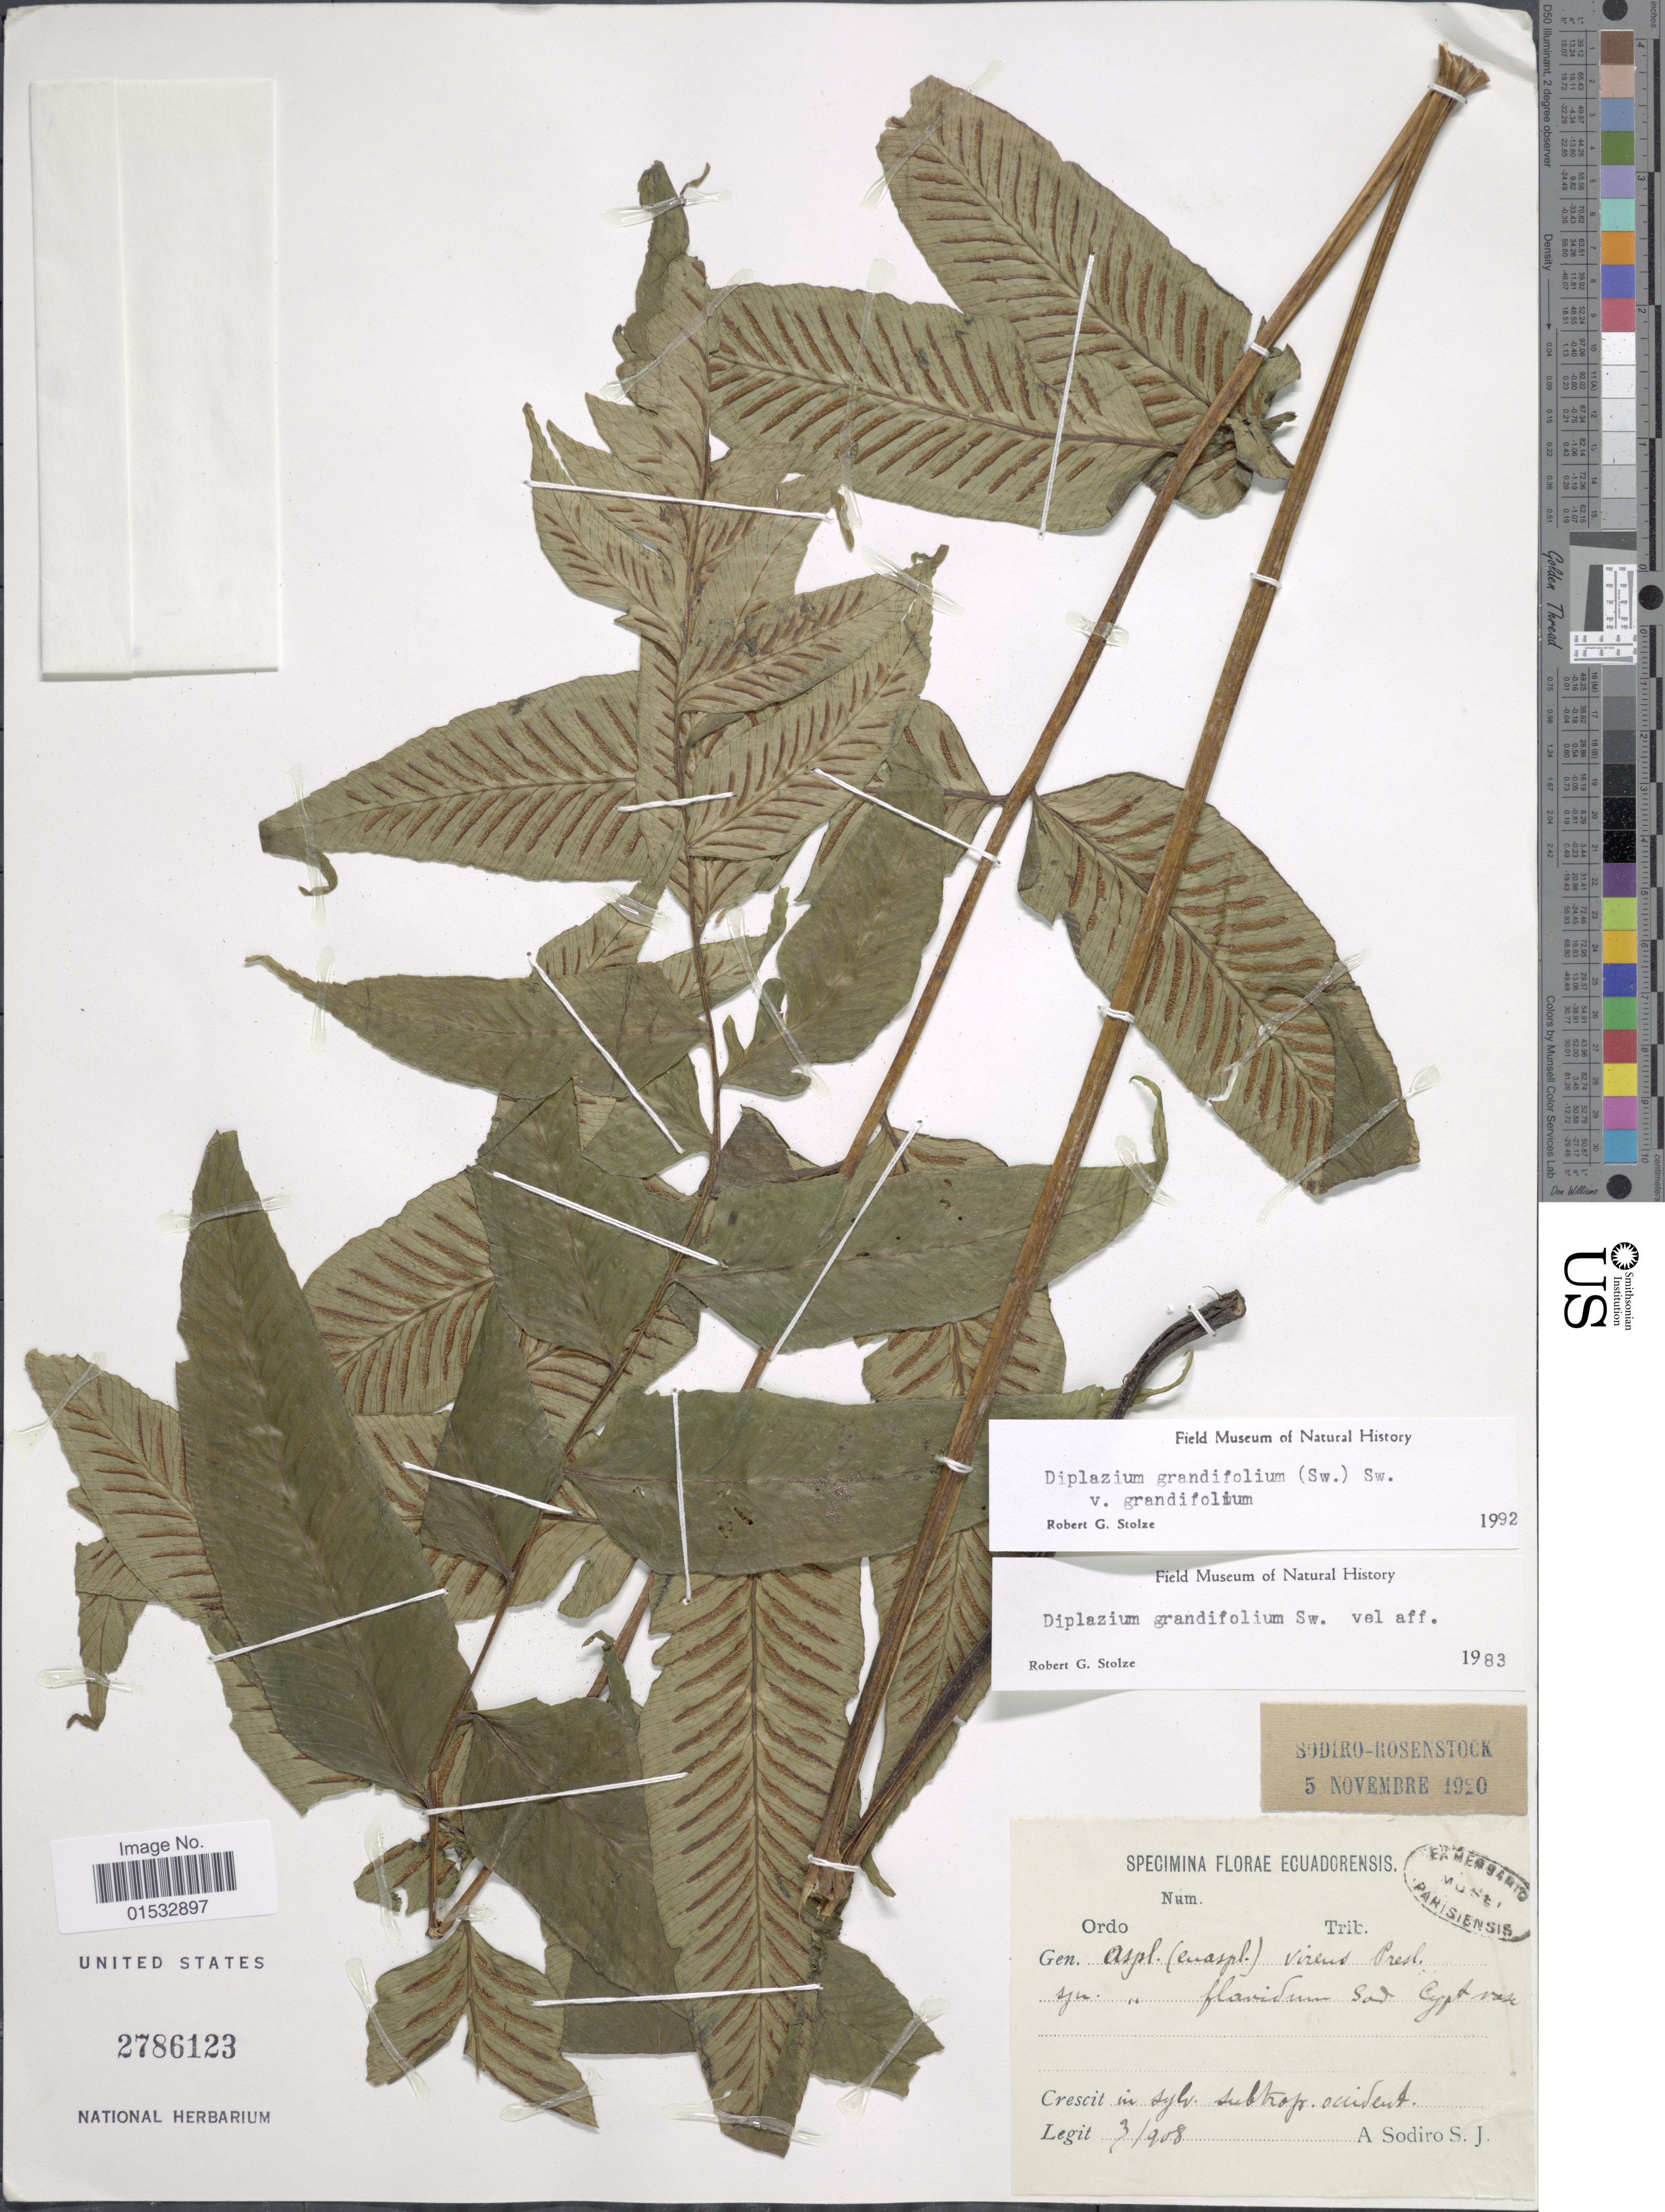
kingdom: Plantae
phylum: Tracheophyta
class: Polypodiopsida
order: Polypodiales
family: Athyriaceae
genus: Diplazium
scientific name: Diplazium grandifolium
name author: Sw.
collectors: A. Sodiro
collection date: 1908-03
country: Ecuador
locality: In sylv. subtrop. occident.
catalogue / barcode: US 2786123